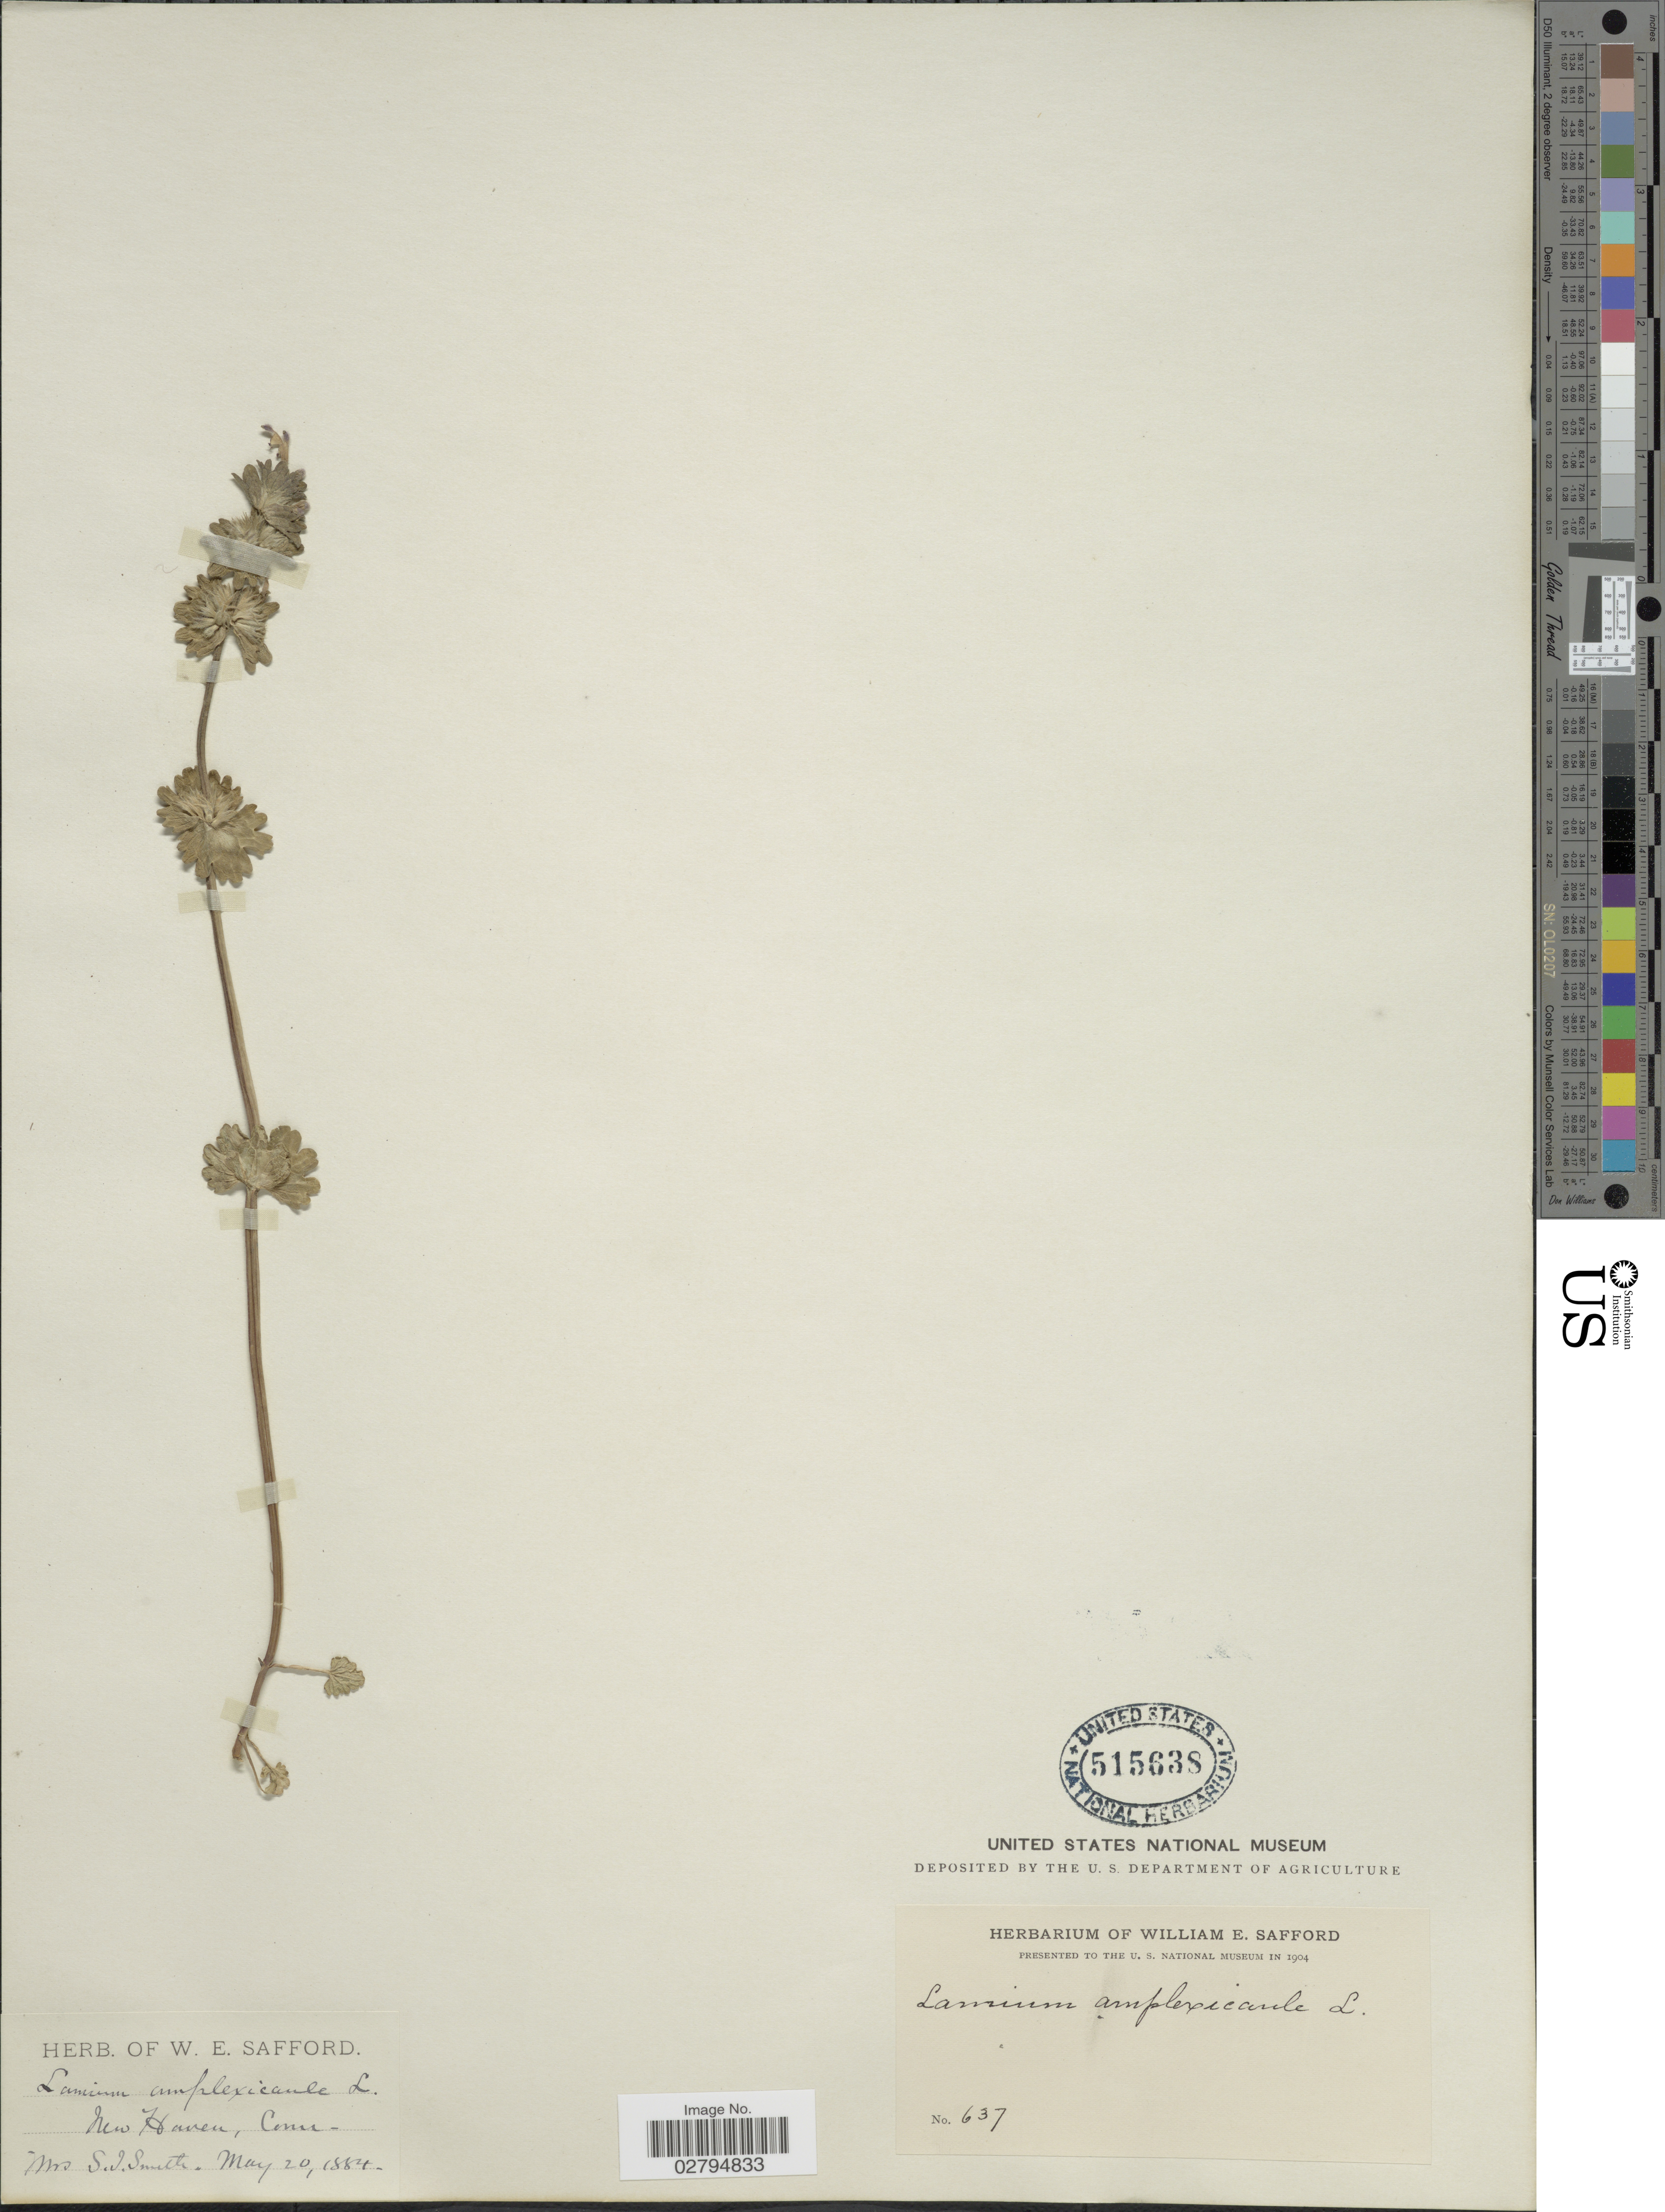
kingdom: Plantae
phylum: Tracheophyta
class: Magnoliopsida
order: Lamiales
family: Lamiaceae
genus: Lamium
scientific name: Lamium amplexicaule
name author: L.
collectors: S. I. Smith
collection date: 1884-05-20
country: United States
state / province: Connecticut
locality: New Haven.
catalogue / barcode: US 515638